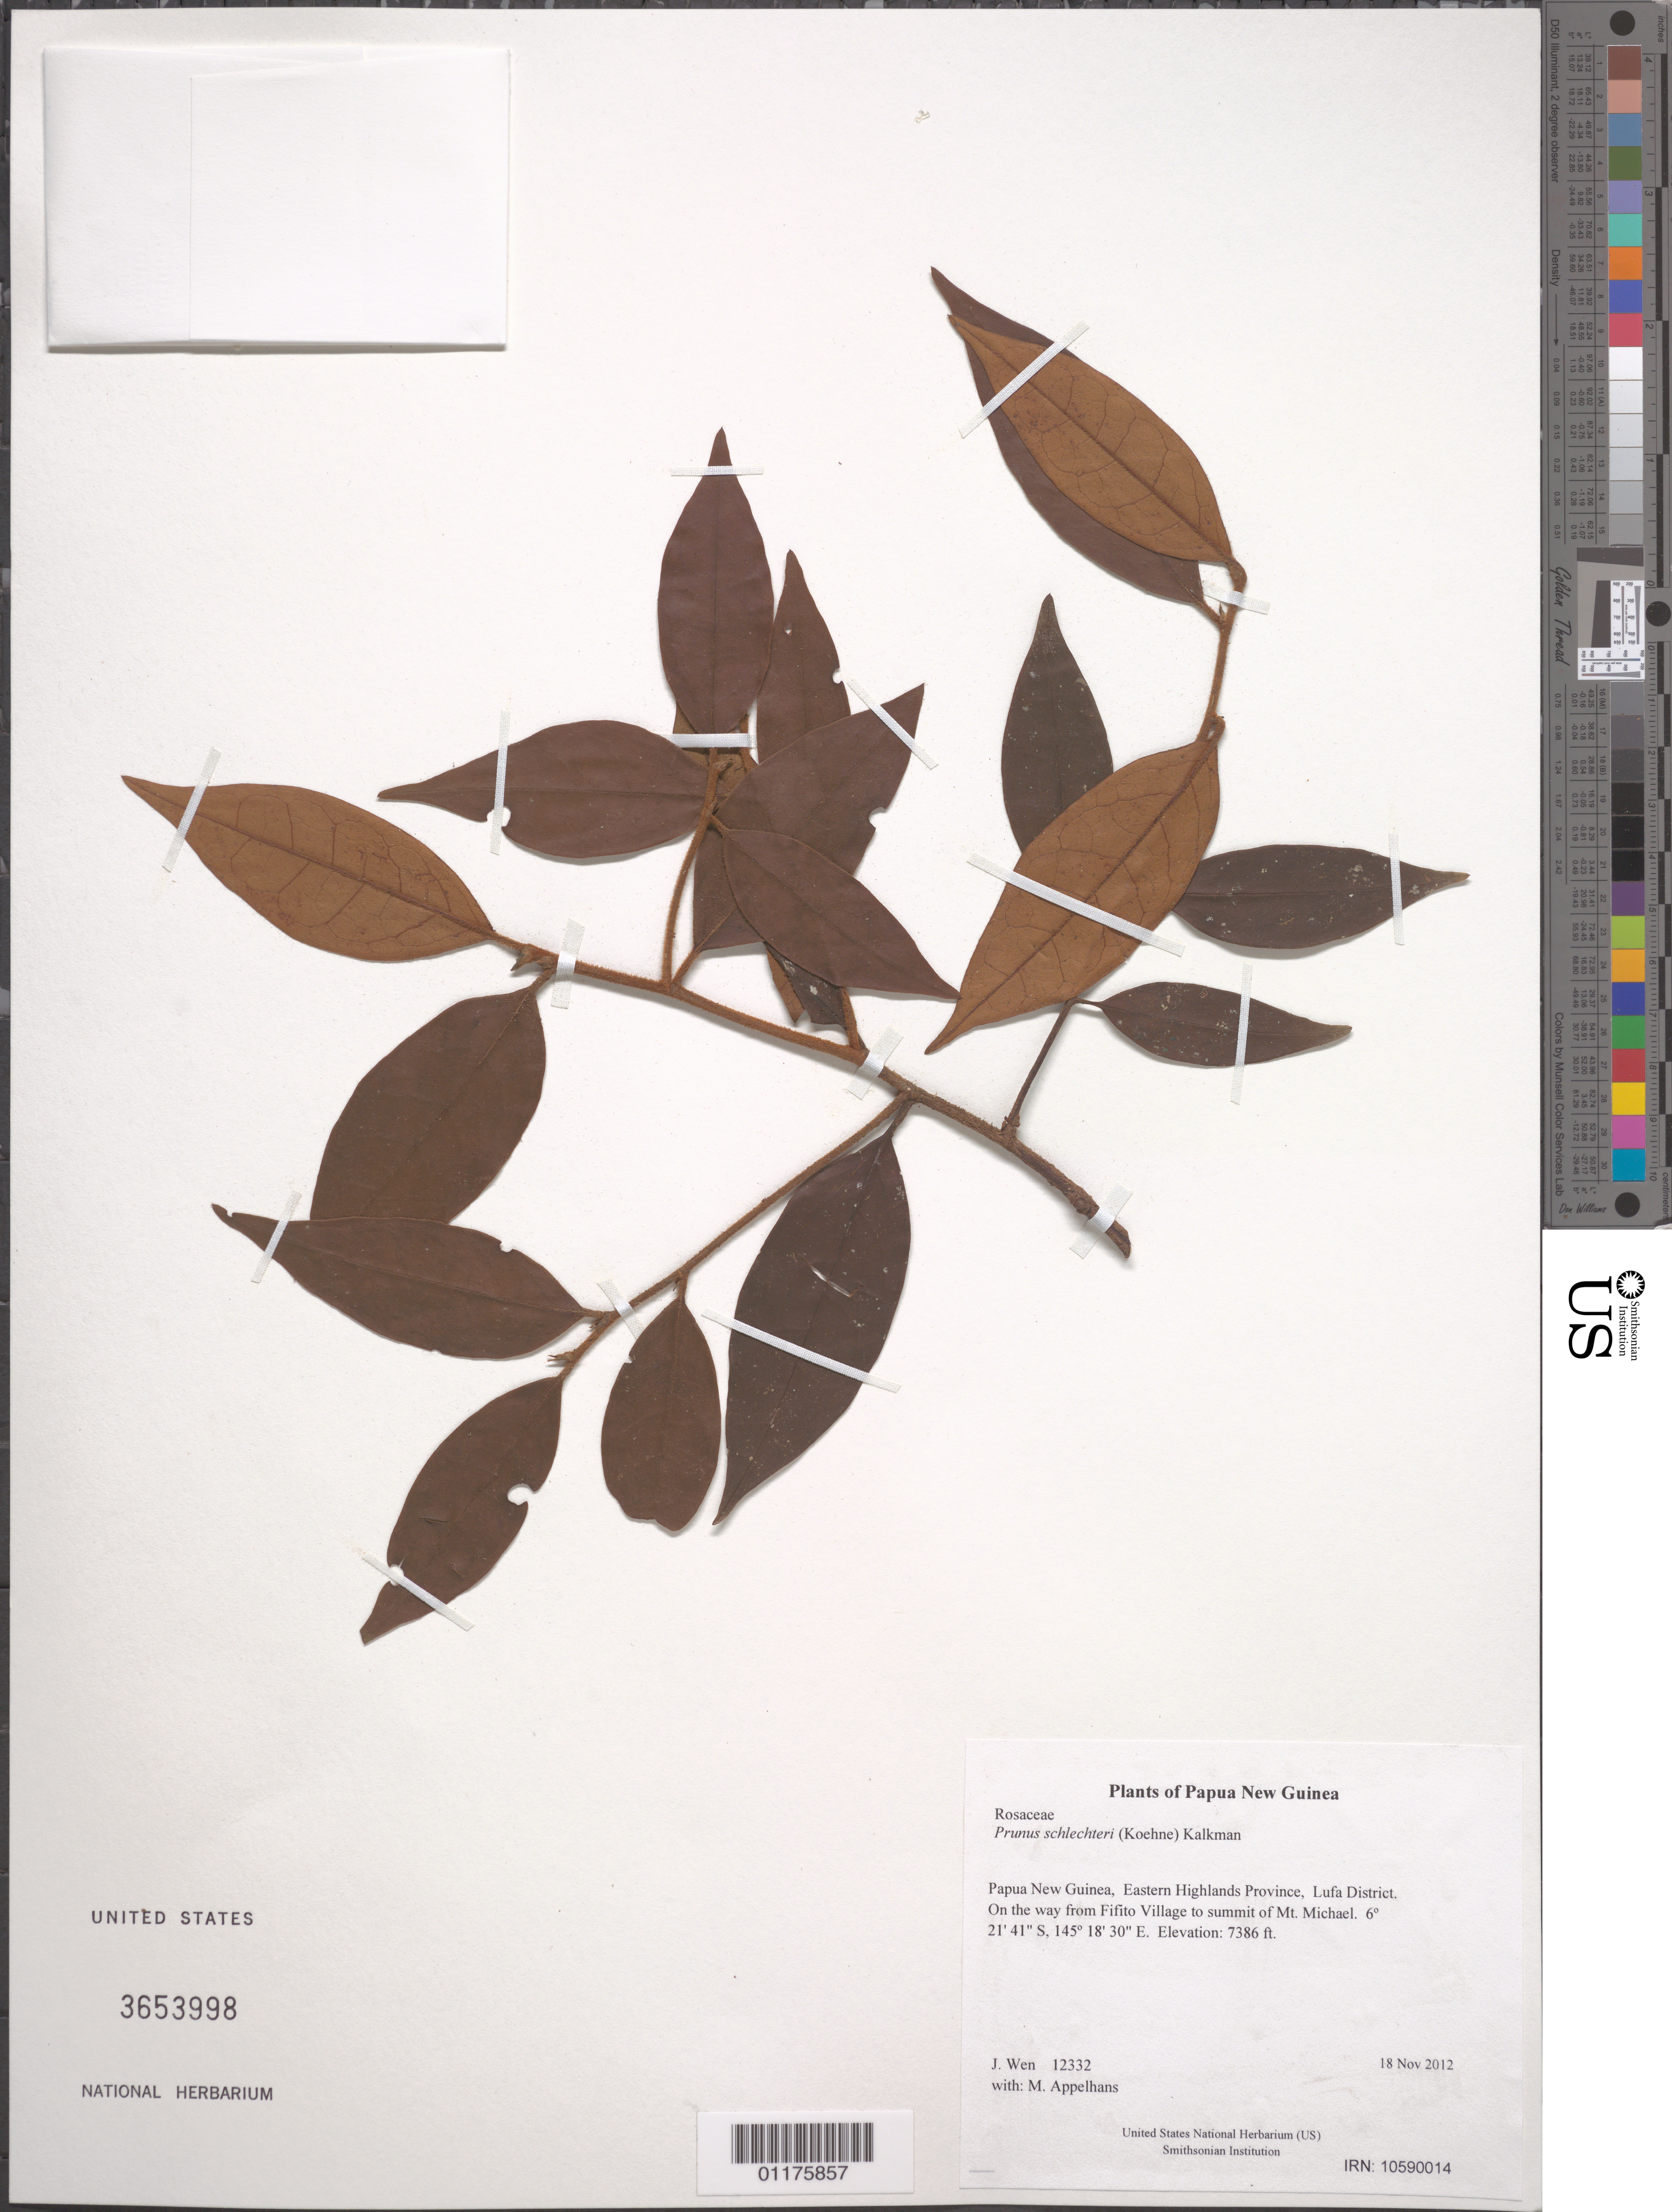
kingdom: Plantae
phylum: Tracheophyta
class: Magnoliopsida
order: Rosales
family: Rosaceae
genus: Prunus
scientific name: Prunus schlechteri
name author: (Koehne) Kalkman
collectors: M. Appelhans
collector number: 12332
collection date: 2012-11-18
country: Papua New Guinea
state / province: Eastern Highlands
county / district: Lufa District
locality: On the way from Fifito Village to summit of Mt. Michael.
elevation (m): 2251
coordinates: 06 21.687 S, 145 18.510 E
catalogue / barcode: US 3653998